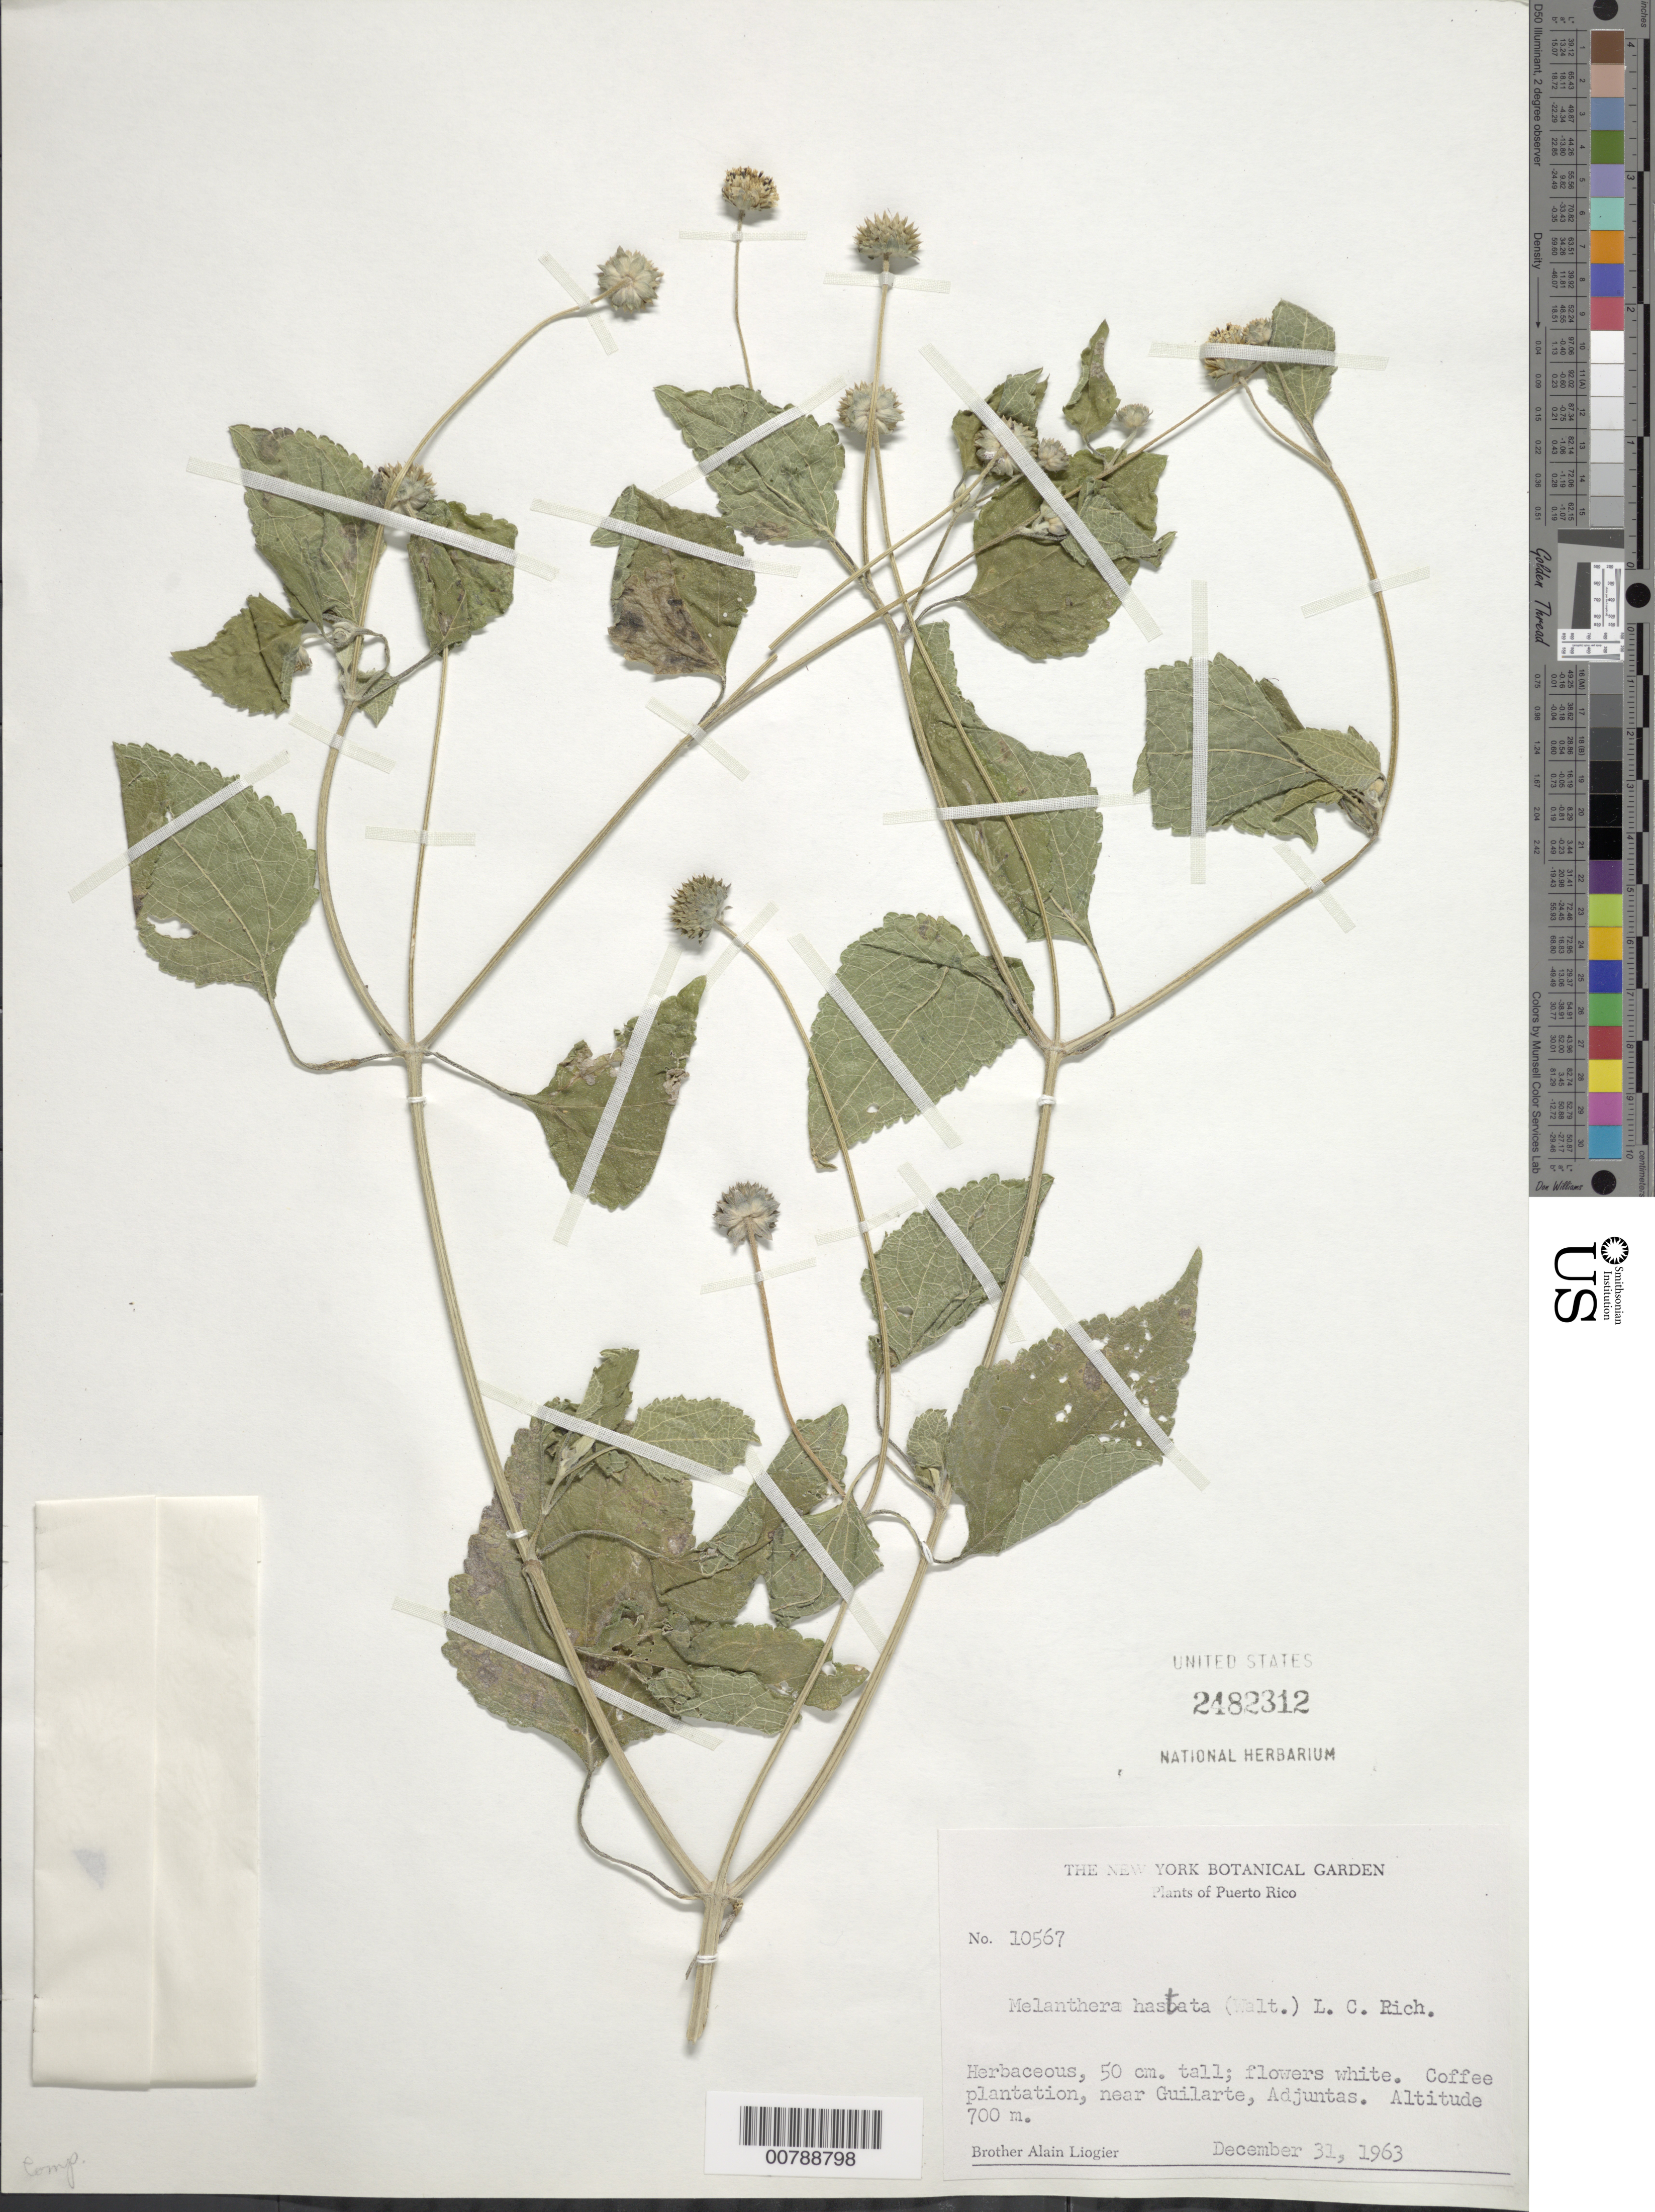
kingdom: Plantae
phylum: Tracheophyta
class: Magnoliopsida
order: Asterales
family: Asteraceae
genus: Melanthera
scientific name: Melanthera hastata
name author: Michx.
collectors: A. H. Liogier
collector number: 10567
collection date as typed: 31 Dec 1963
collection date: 1963-12-31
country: Puerto Rico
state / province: Adjuntas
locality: Coffee plantation, near Guilarte, Adjuntas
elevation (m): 700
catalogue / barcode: US 2482312